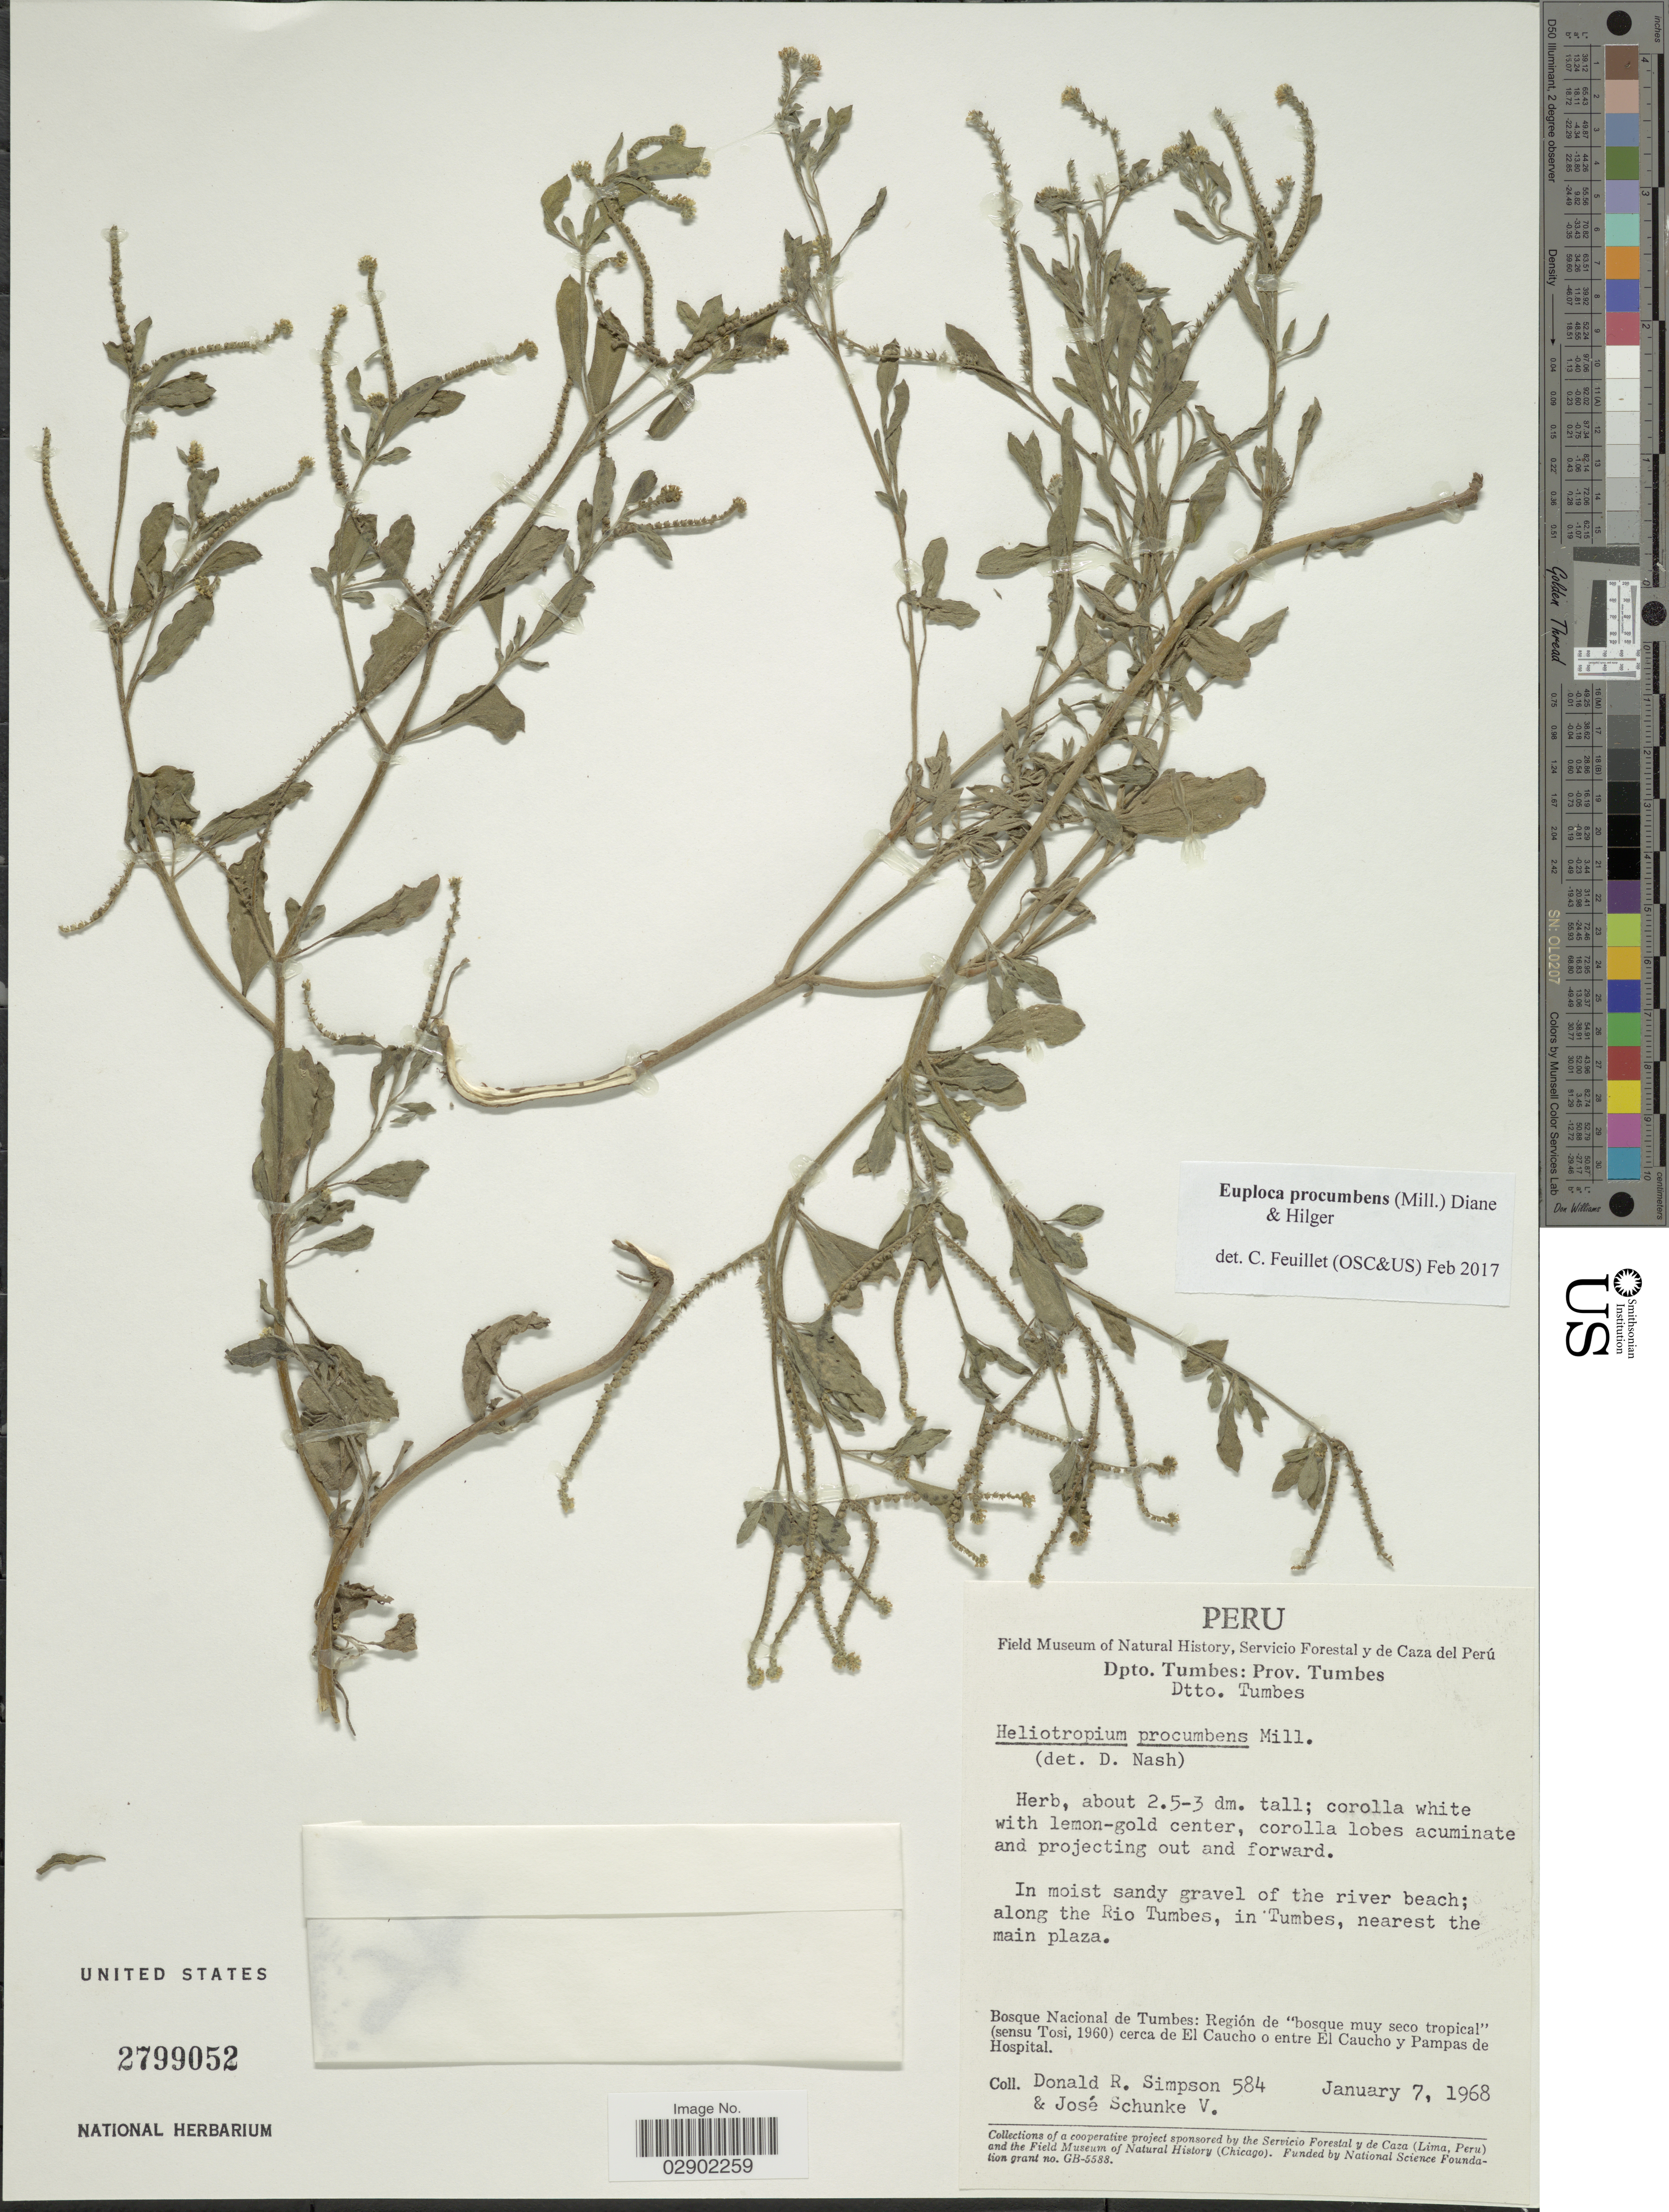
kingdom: Plantae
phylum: Tracheophyta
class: Magnoliopsida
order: Boraginales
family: Heliotropiaceae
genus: Euploca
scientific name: Euploca procumbens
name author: (Mill.) Diane & Hilger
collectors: D. R. Simpson & J. Schunke Vigo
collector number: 584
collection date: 1968-01-07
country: Peru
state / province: Tumbes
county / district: Tumbes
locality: Dpto. Tumbes: Prov. Tumbes. Dtto. Tumbes. In moist sandy gravel of the river beach; along the Rio Tumbes, in Tumbes, nearest the main plaza. Bosque Nacional de Tumbes: Región de "bosque muy seco tropical" (sensu Tosi, 1960) cerca de El Caucho o entre El Caucho y Pampas de Hospital.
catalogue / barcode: US 2799052